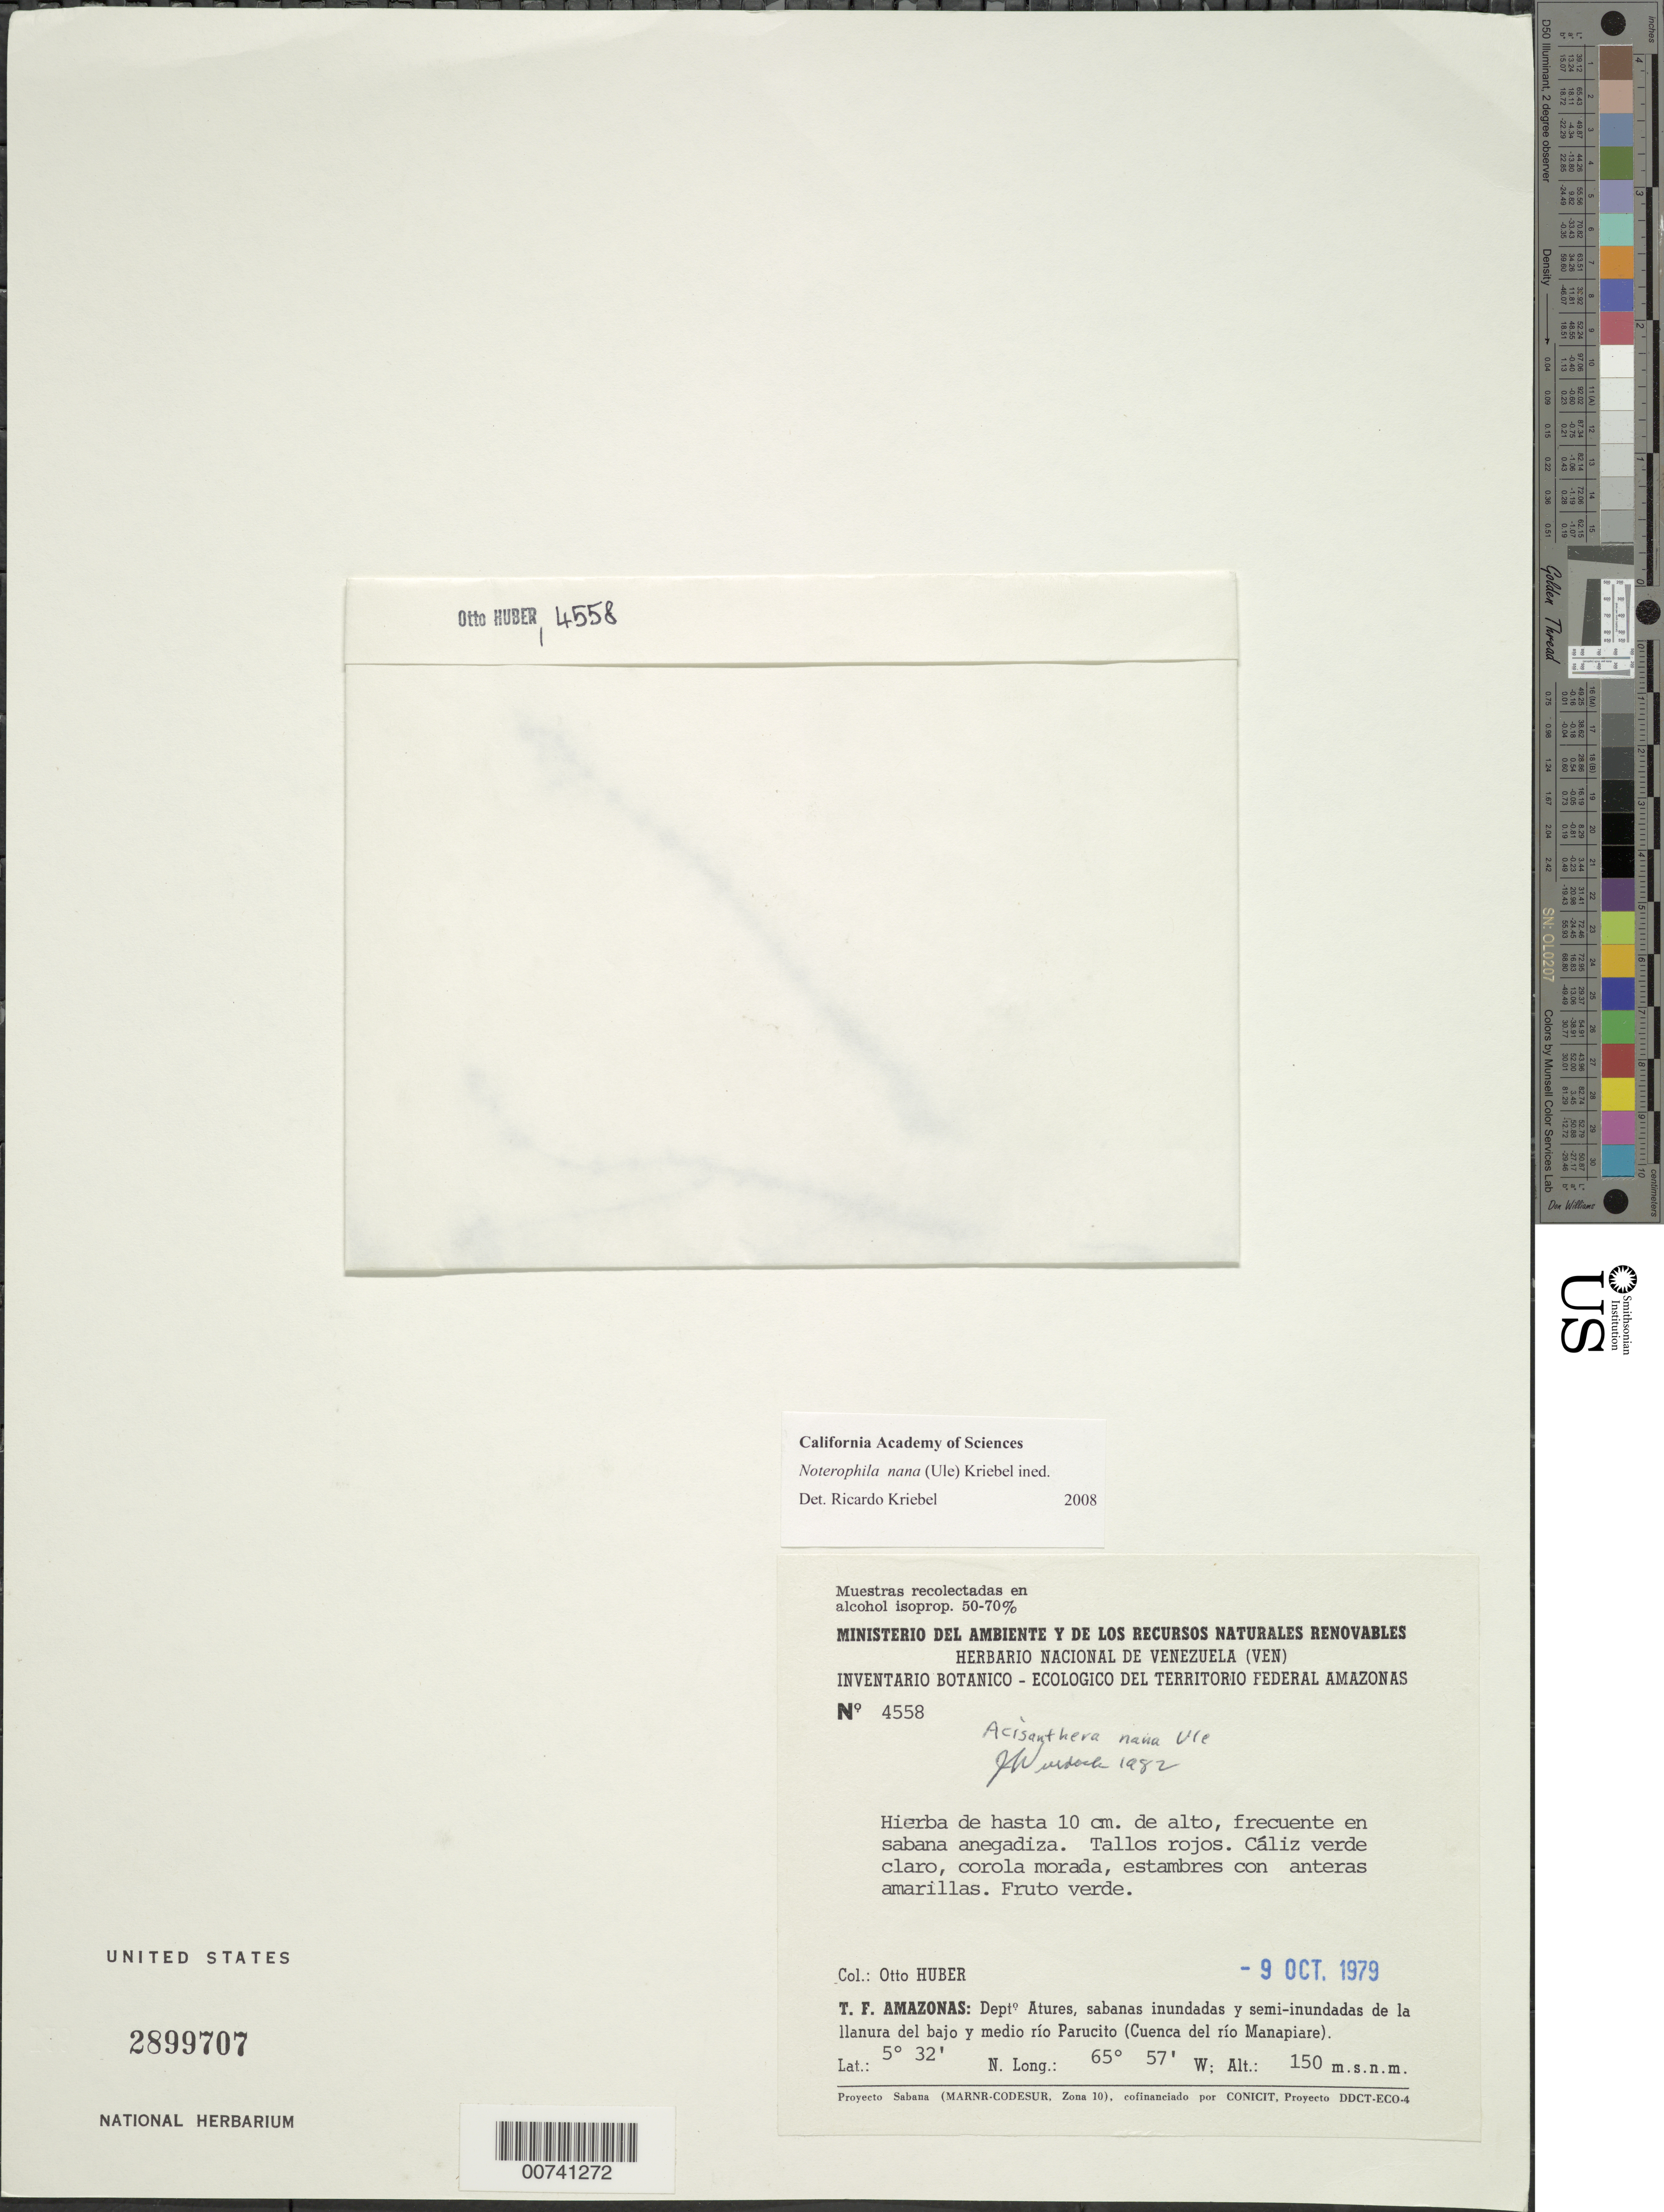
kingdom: Plantae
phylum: Tracheophyta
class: Magnoliopsida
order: Myrtales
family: Melastomataceae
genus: Noterophila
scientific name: Noterophila nana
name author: (Ule) Kriebel & M.J. Rocha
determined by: Nunes da Silva, Diego, (RB), Jardim Botanico do Rio de Janeiro - Herbario (BRAZIL)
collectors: O. Huber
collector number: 4558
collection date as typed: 9-Oct-79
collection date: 1979-10-09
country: Venezuela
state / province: Amazonas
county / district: Atures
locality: Río Parucito (Cuenca del río Manapiare)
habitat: Inundated & semi-inundated savannas; under Curatella americana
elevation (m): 150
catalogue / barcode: US 2899707